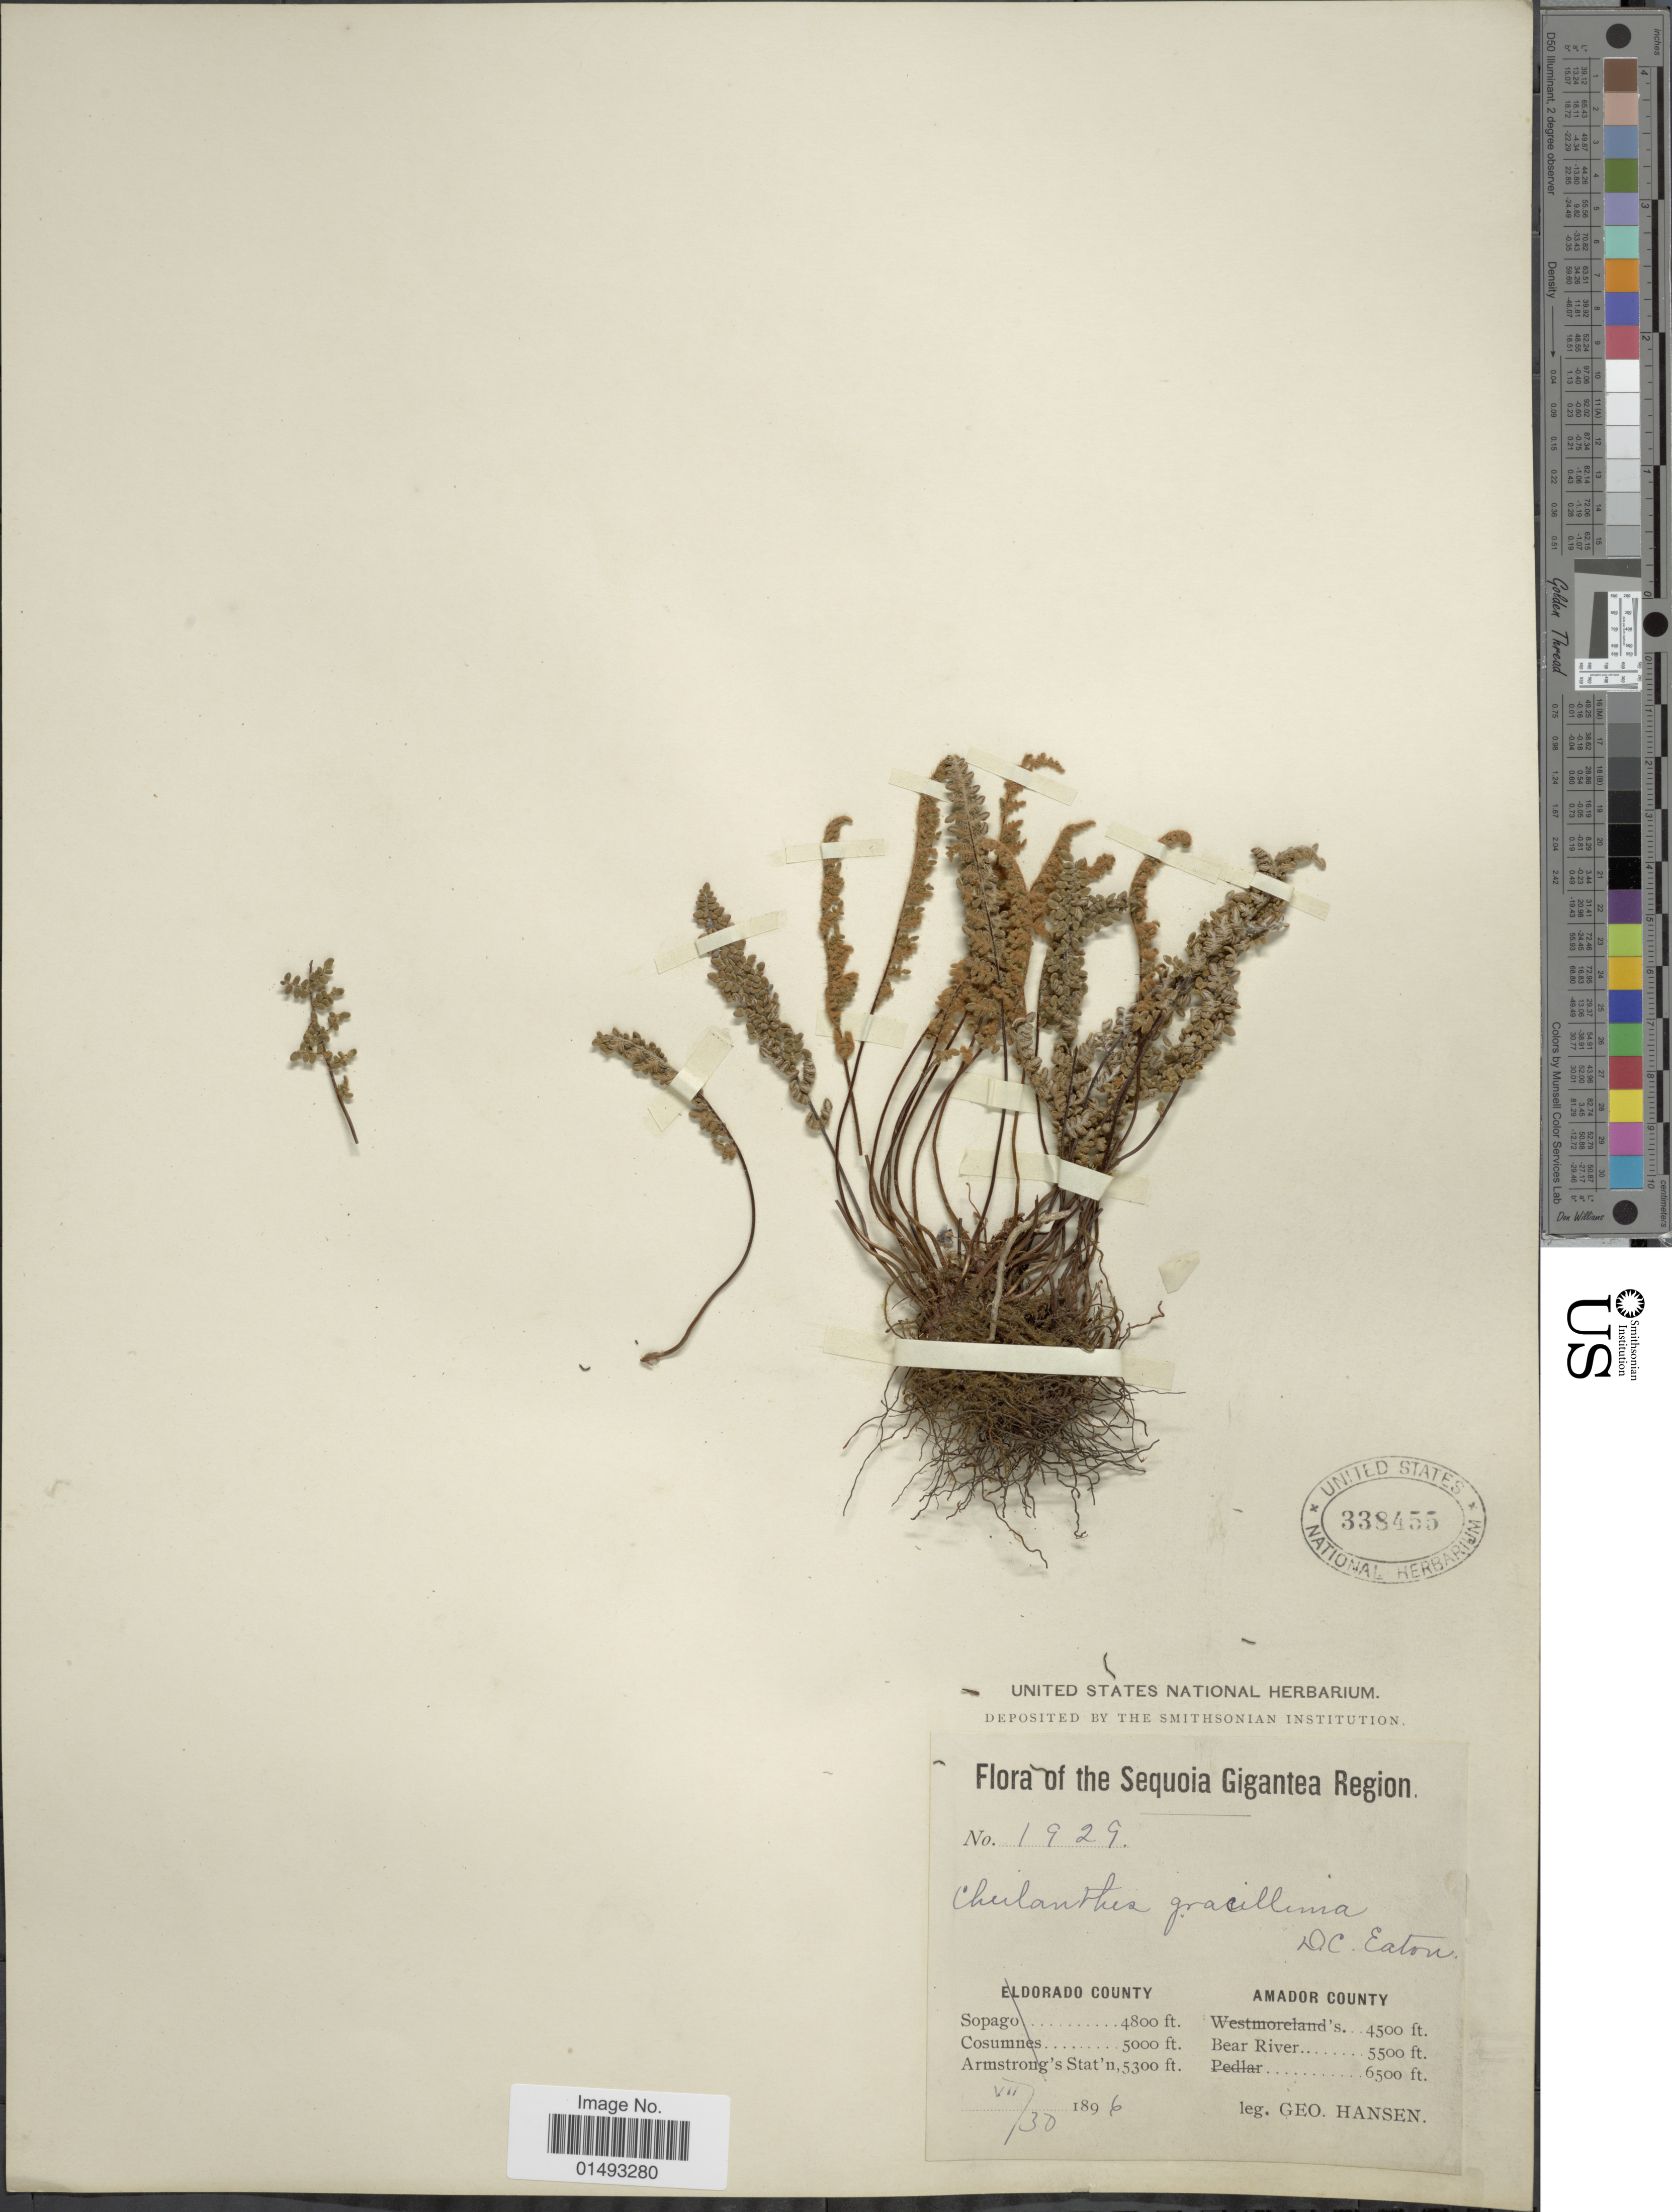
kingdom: Plantae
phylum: Tracheophyta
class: Polypodiopsida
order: Polypodiales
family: Pteridaceae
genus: Myriopteris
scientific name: Myriopteris gracillima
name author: (D.C. Eaton) J. Sm.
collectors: G. Hansen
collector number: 1929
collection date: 1896-07-30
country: United States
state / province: California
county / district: Amador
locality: The Sequioaia Gigantea Region, Amamdor County, Bear River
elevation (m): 1676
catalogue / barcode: US 338455